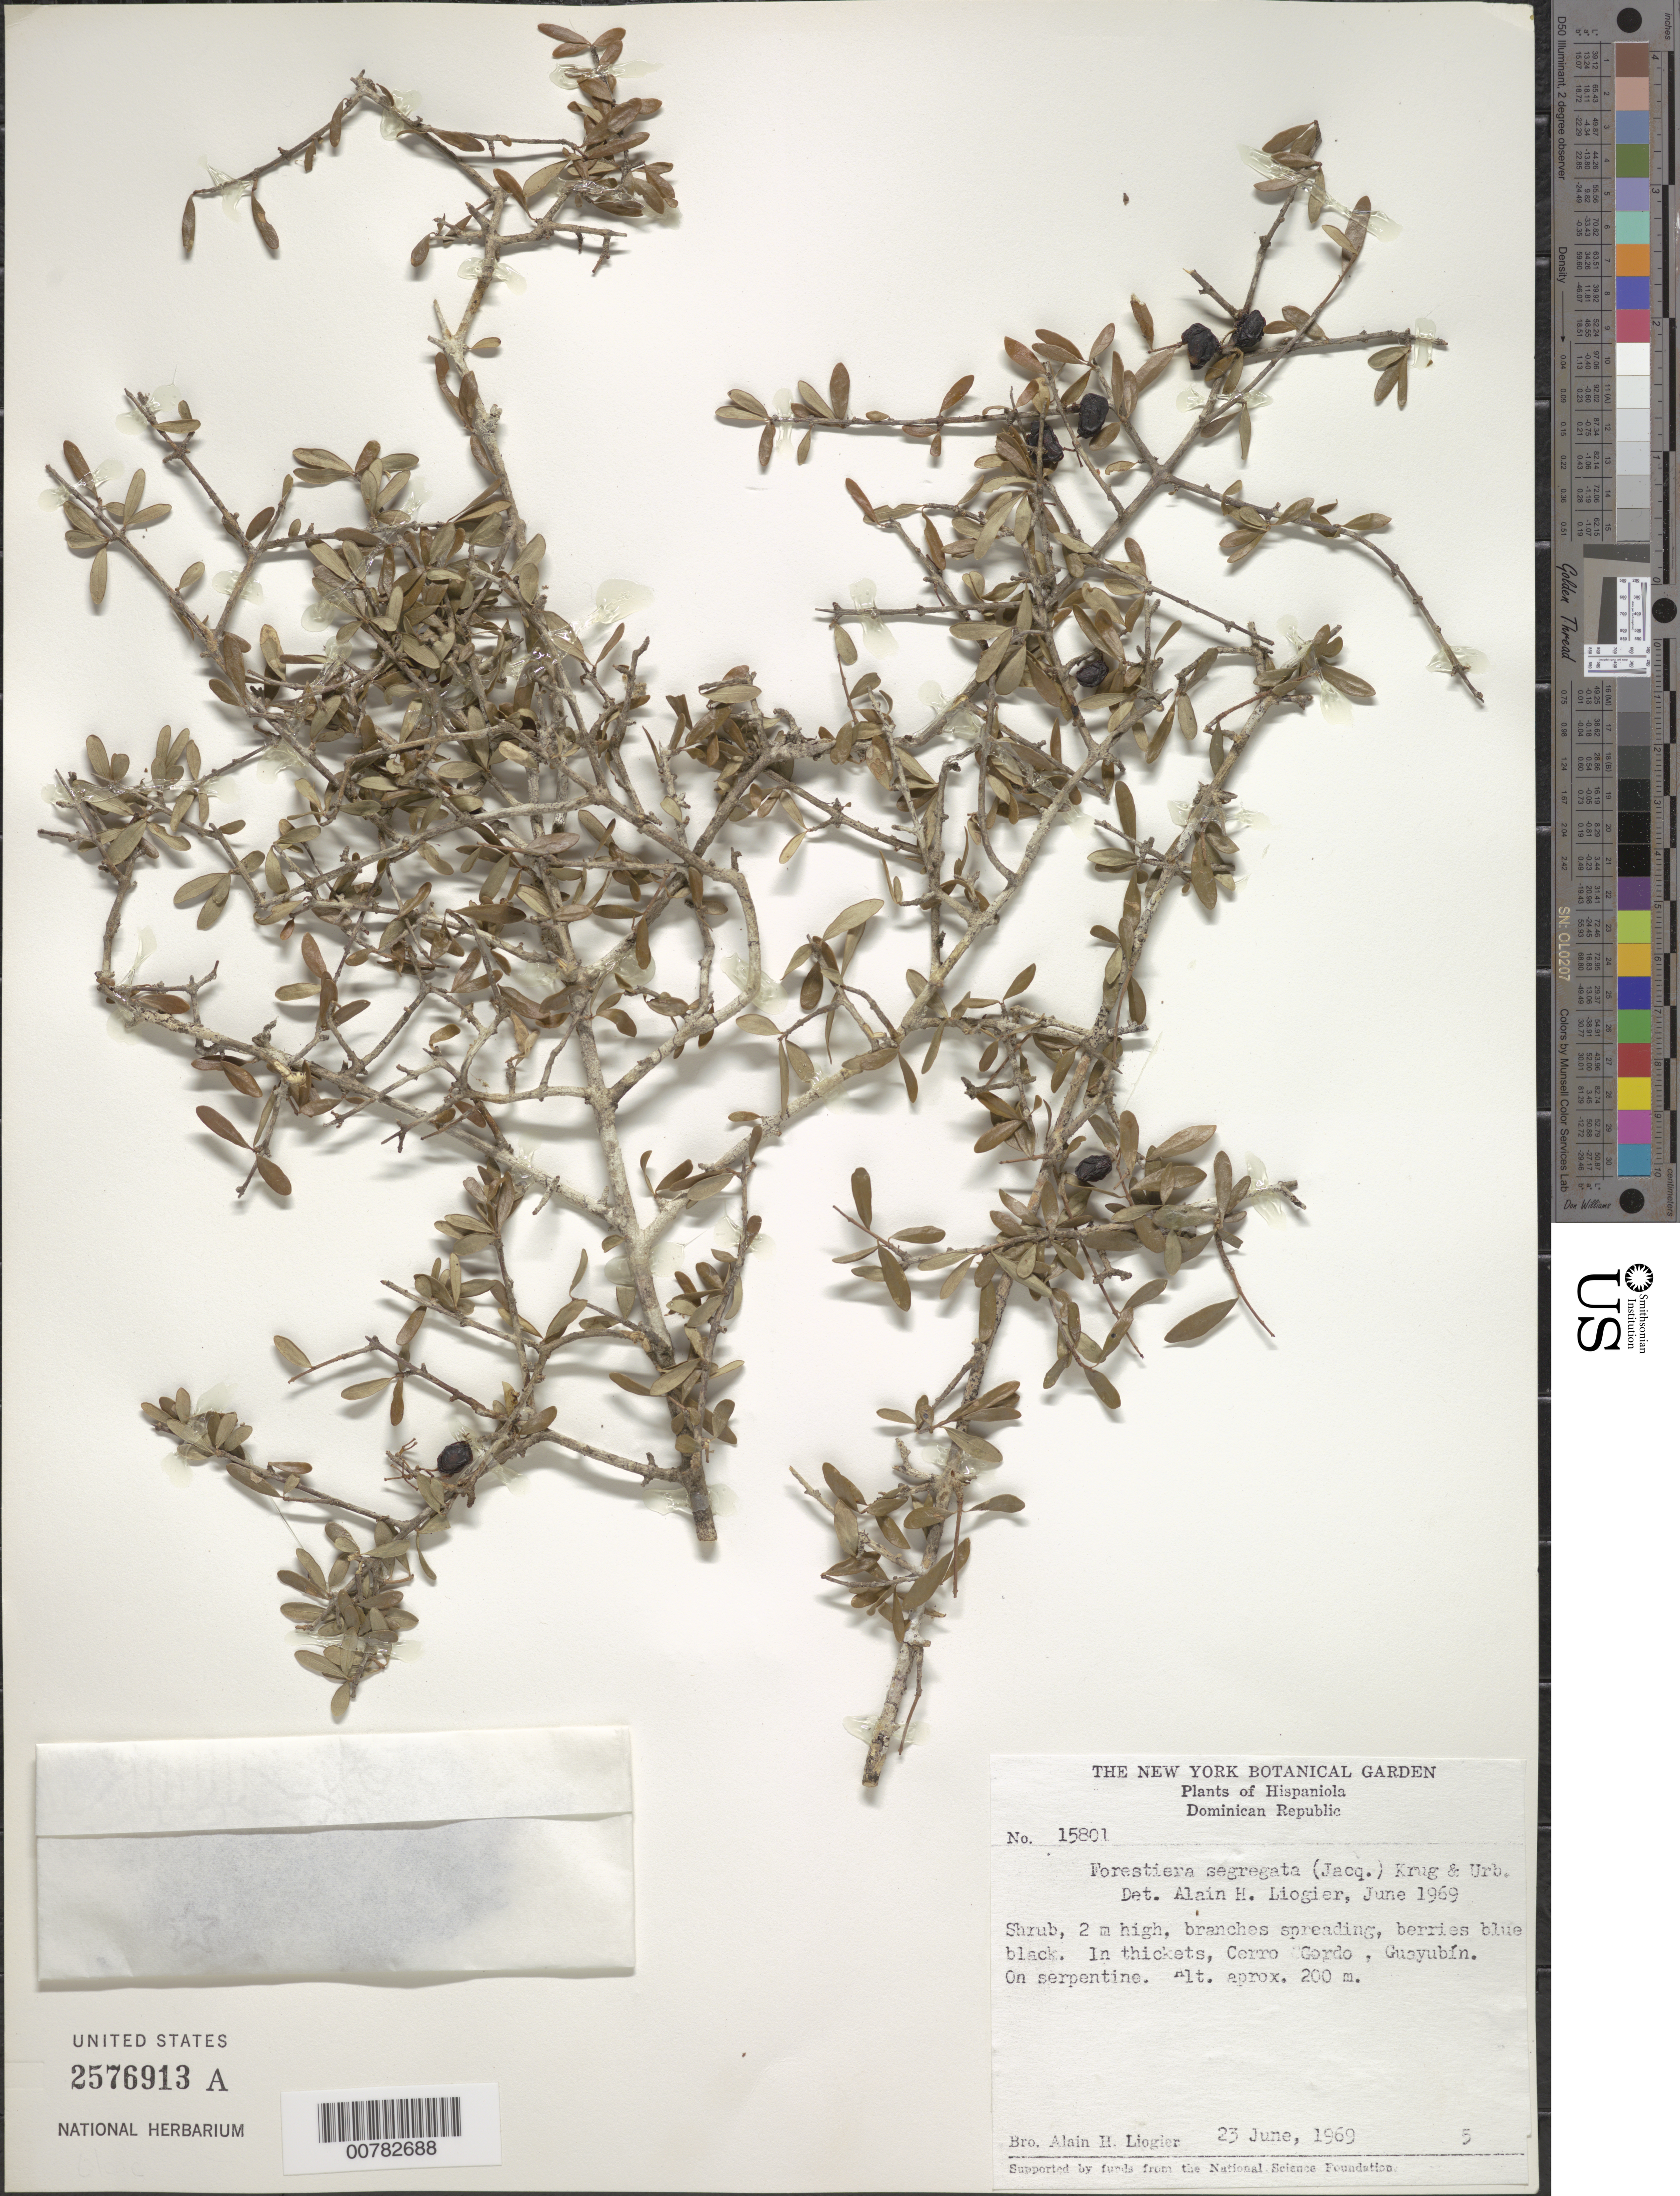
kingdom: Plantae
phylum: Tracheophyta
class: Magnoliopsida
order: Lamiales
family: Oleaceae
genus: Forestiera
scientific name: Forestiera segregata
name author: (Jacq.) Krug & Urb.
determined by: Liogier, Alain H.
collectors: A. H. Liogier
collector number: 15801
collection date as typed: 23 Jun 1969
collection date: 1969-06-23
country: Dominican Republic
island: Hispaniola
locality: Guayubín, Cerro Gordo.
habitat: In thickets, on serpentine.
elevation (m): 200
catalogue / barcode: US 2576913A